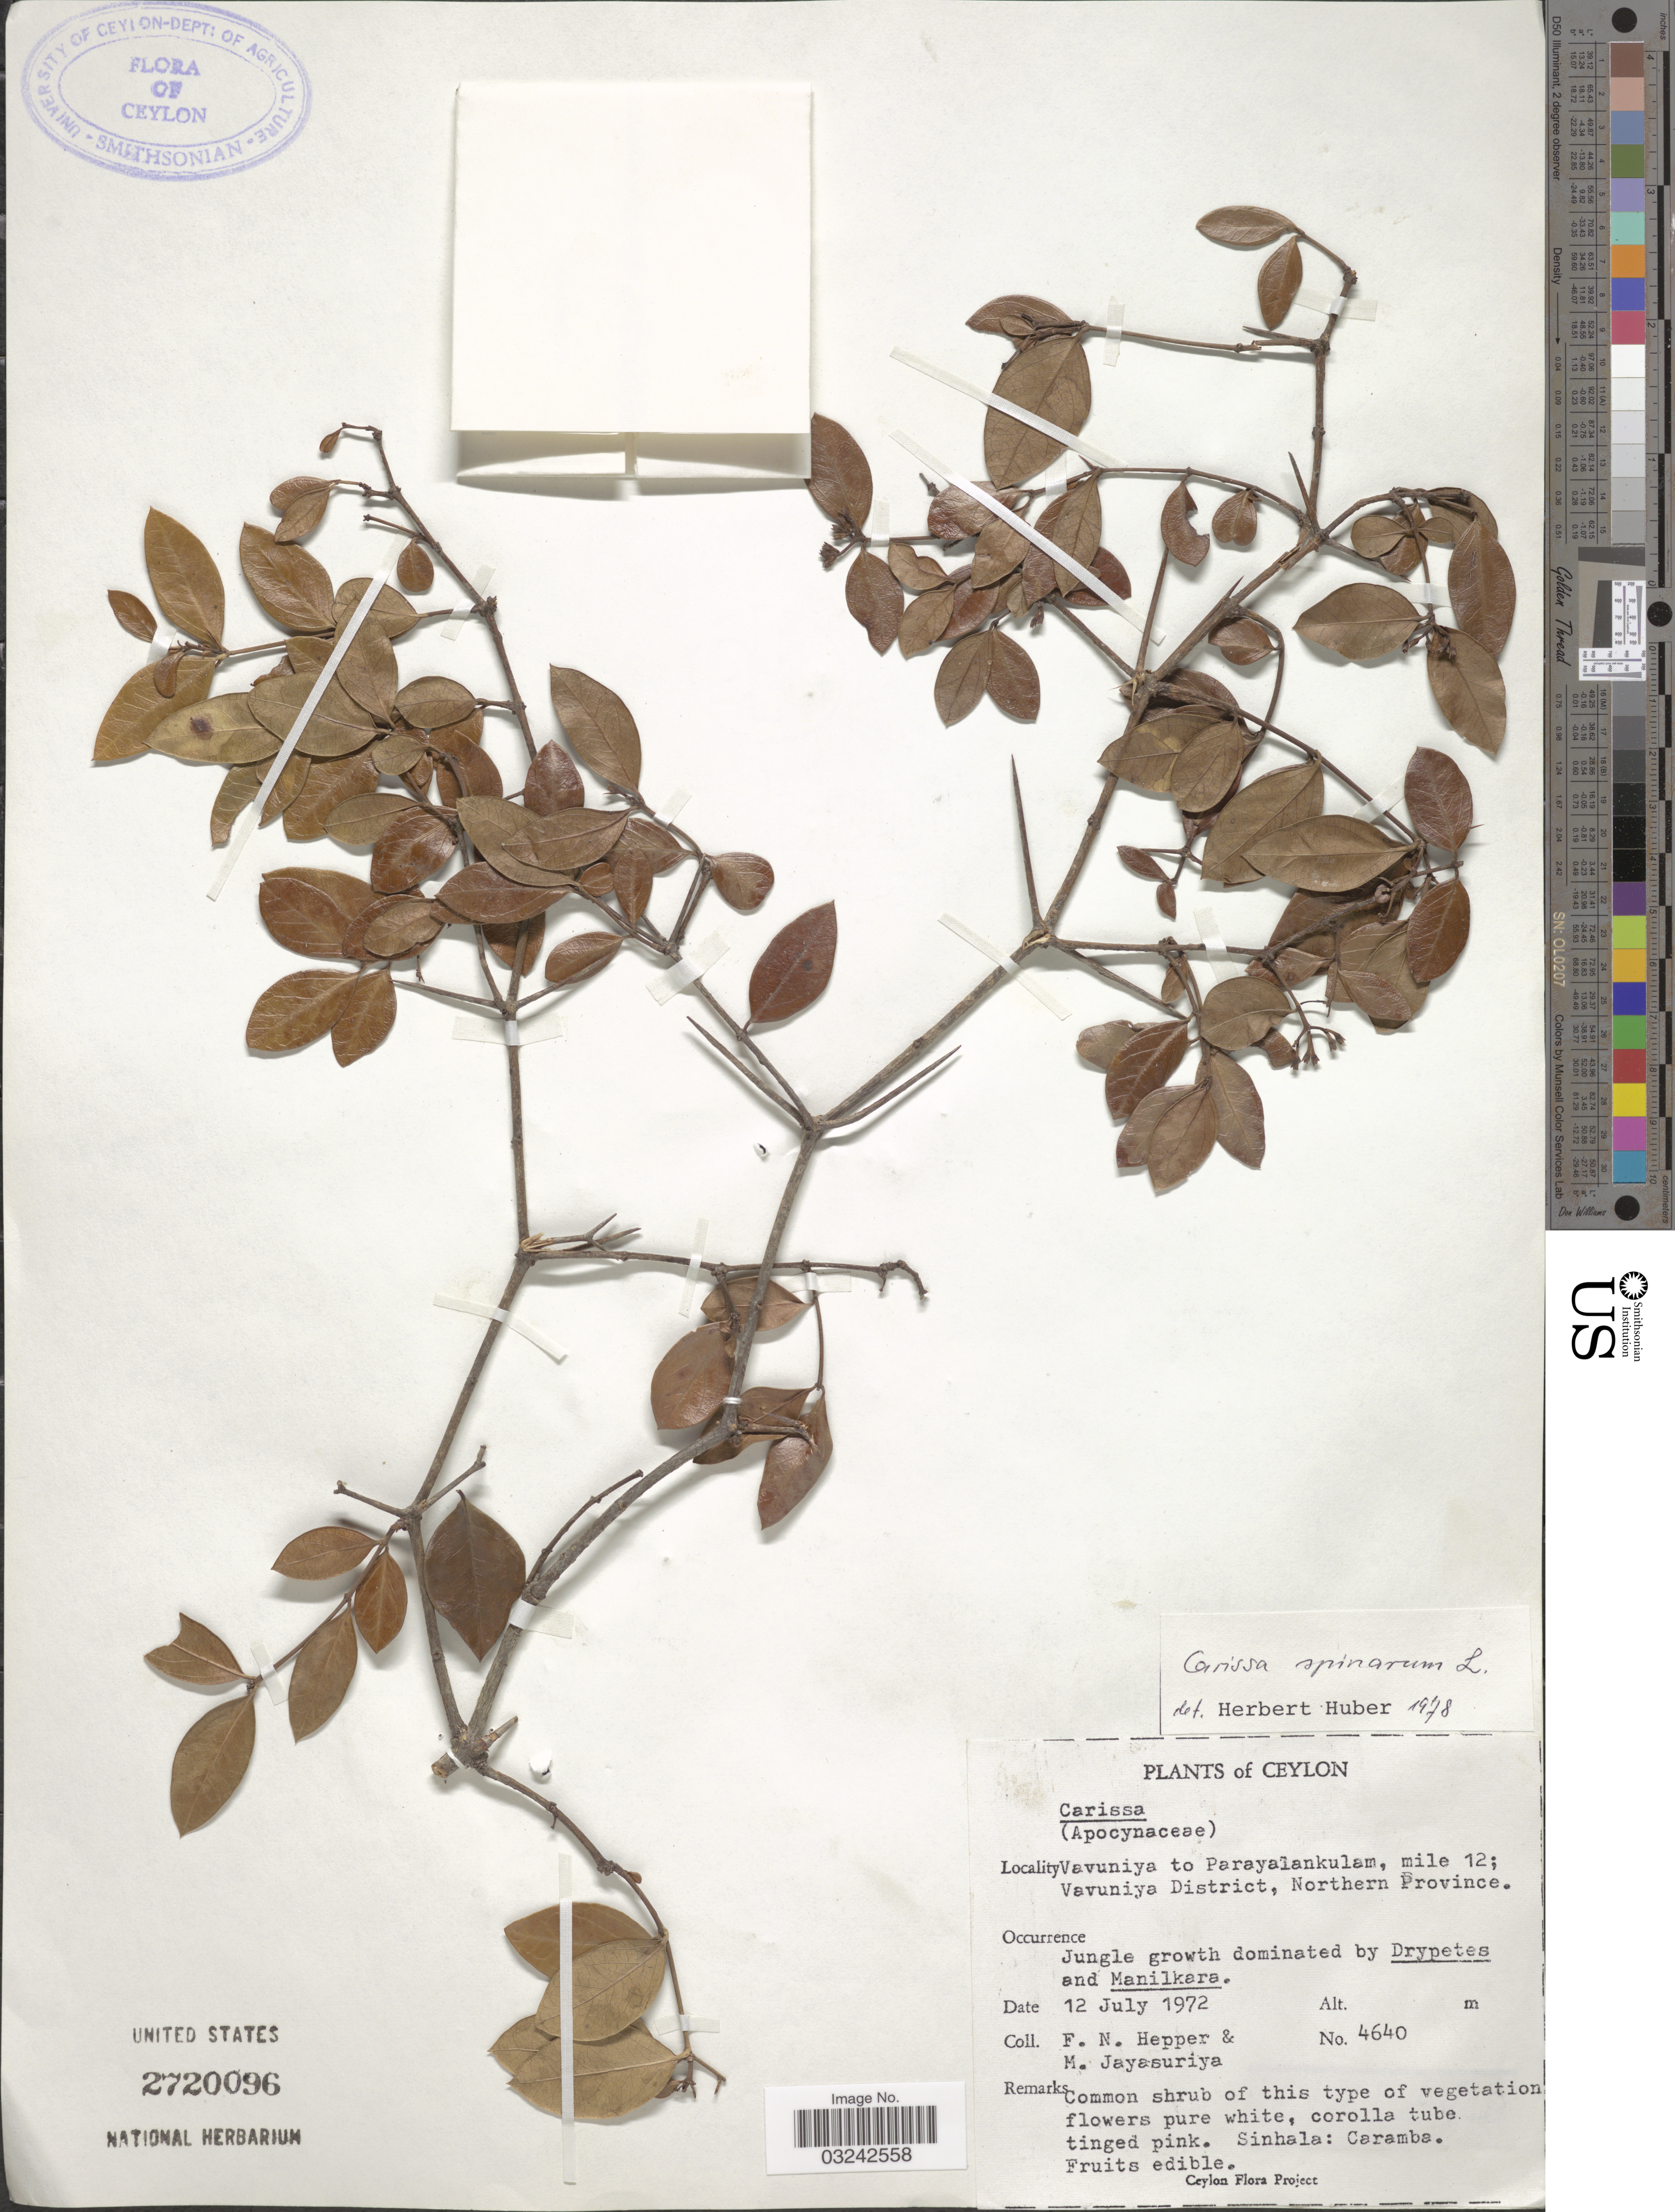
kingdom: Plantae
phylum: Tracheophyta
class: Magnoliopsida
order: Gentianales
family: Apocynaceae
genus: Carissa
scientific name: Carissa spinarum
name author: L.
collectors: F. Hepper & M. Jayasuriya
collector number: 4640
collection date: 1972-07-12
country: Sri Lanka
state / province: Northern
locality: Ceylon. Vavuniya to Parayalankulam, mile 12; Vavuniya District.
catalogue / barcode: US 2720096